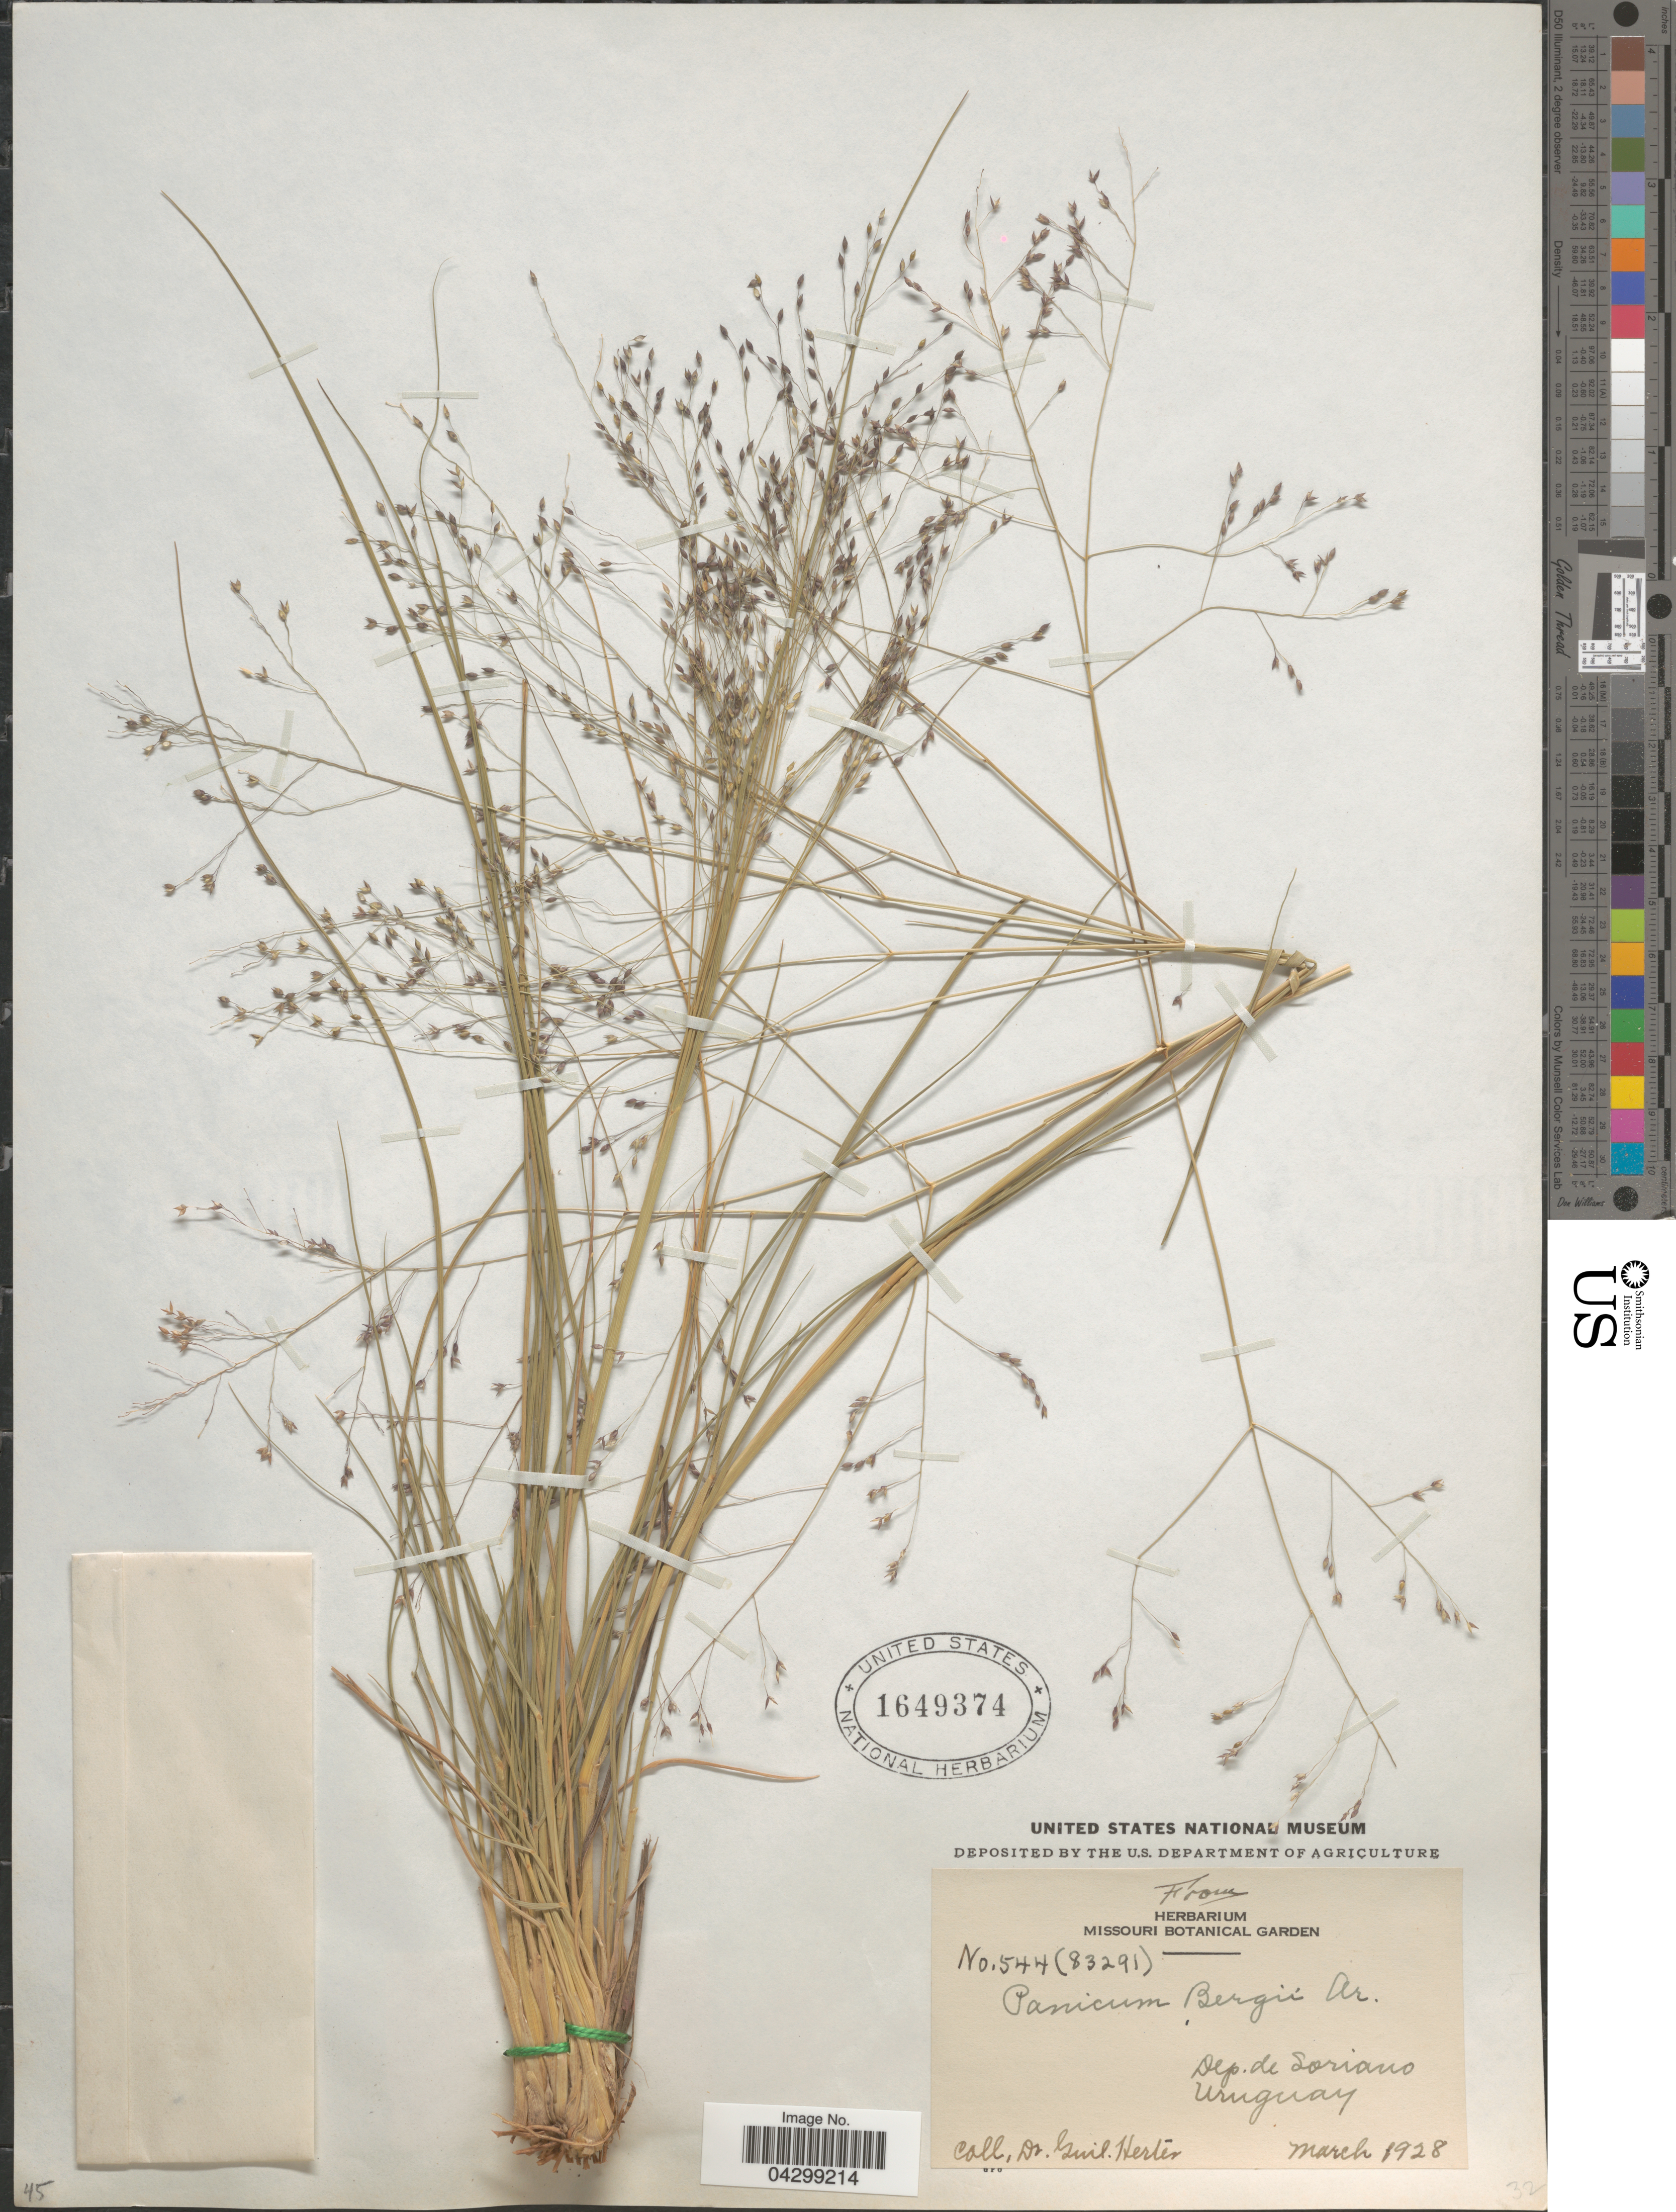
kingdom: Plantae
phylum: Tracheophyta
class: Liliopsida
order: Poales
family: Poaceae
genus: Panicum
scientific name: Panicum bergii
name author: Arechav.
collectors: G. Herter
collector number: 544(83291)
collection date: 1928-03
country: Uruguay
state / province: Soriano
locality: Dep. de Soriano.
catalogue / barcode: US 1649374